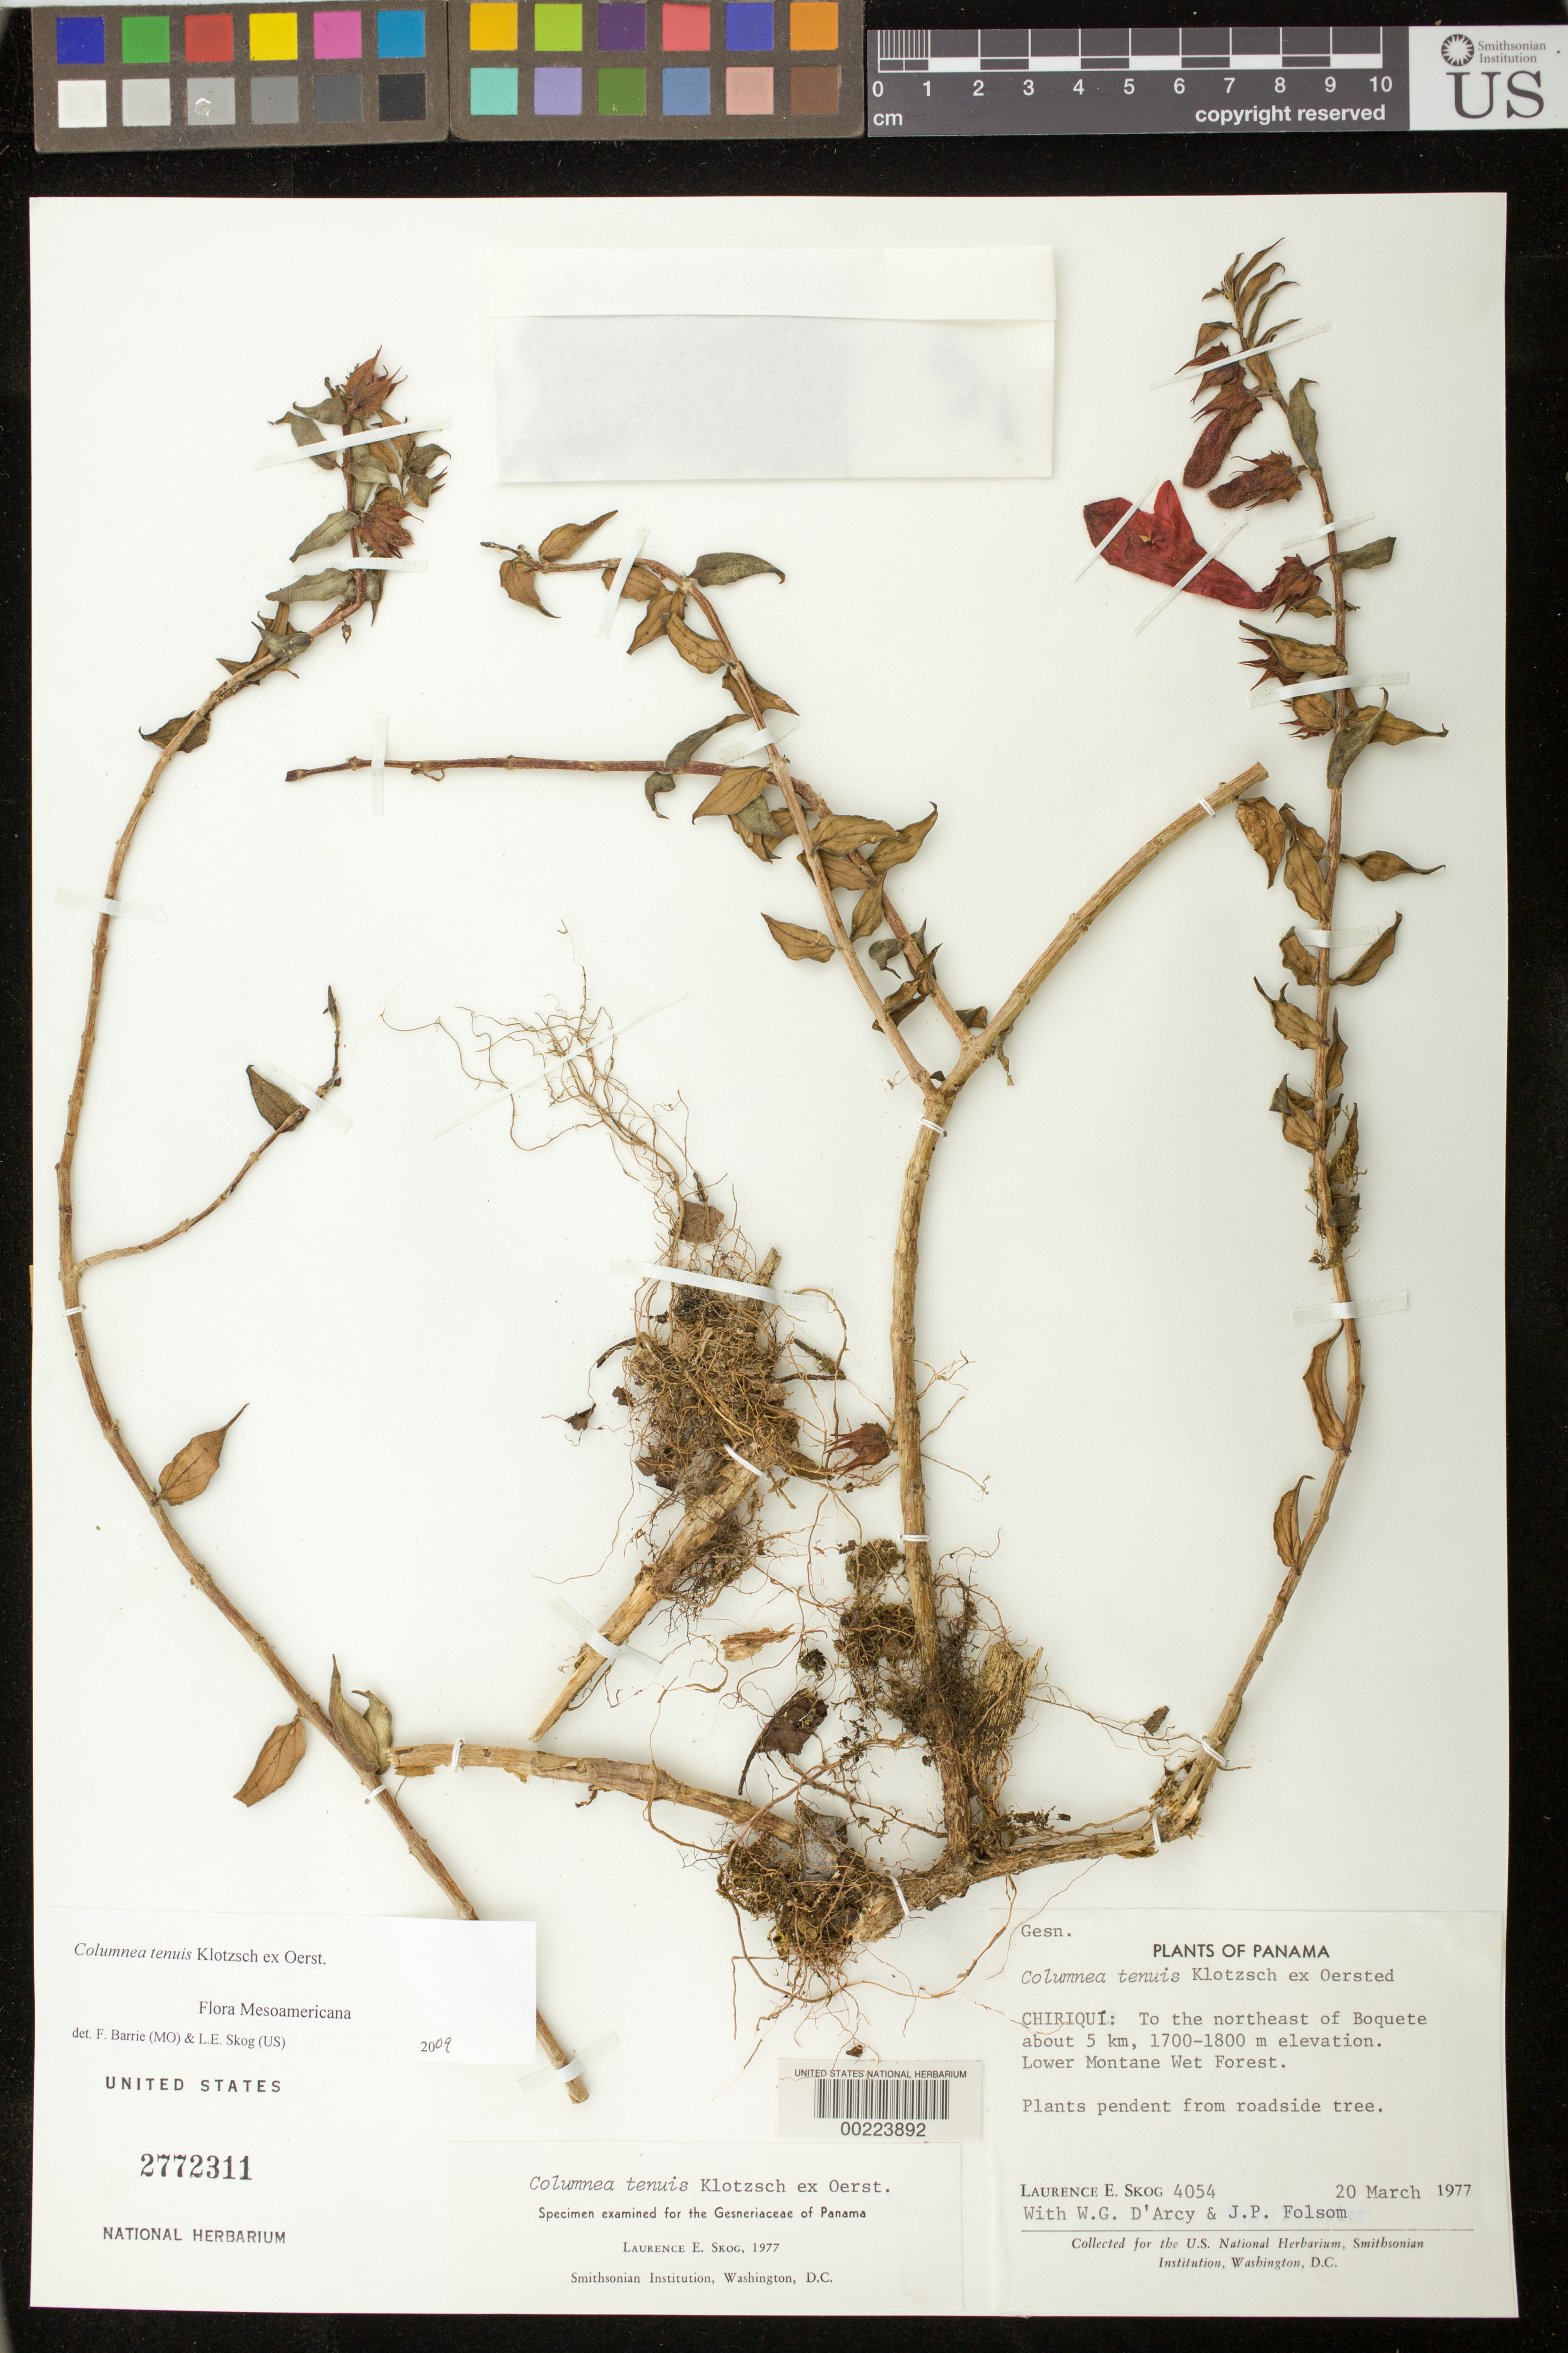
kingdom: Plantae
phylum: Tracheophyta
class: Magnoliopsida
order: Lamiales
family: Gesneriaceae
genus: Columnea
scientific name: Columnea tenuis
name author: Klotzsch ex Oerst.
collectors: L. E. Skog, W. G. D'Arcy & J. P. Folsom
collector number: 4054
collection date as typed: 20 Mar 1977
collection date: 1977-03-20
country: Panama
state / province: Chiriquí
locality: NE of Boquete about 5 km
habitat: Lower montane wet forest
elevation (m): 1700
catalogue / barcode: US 2772311